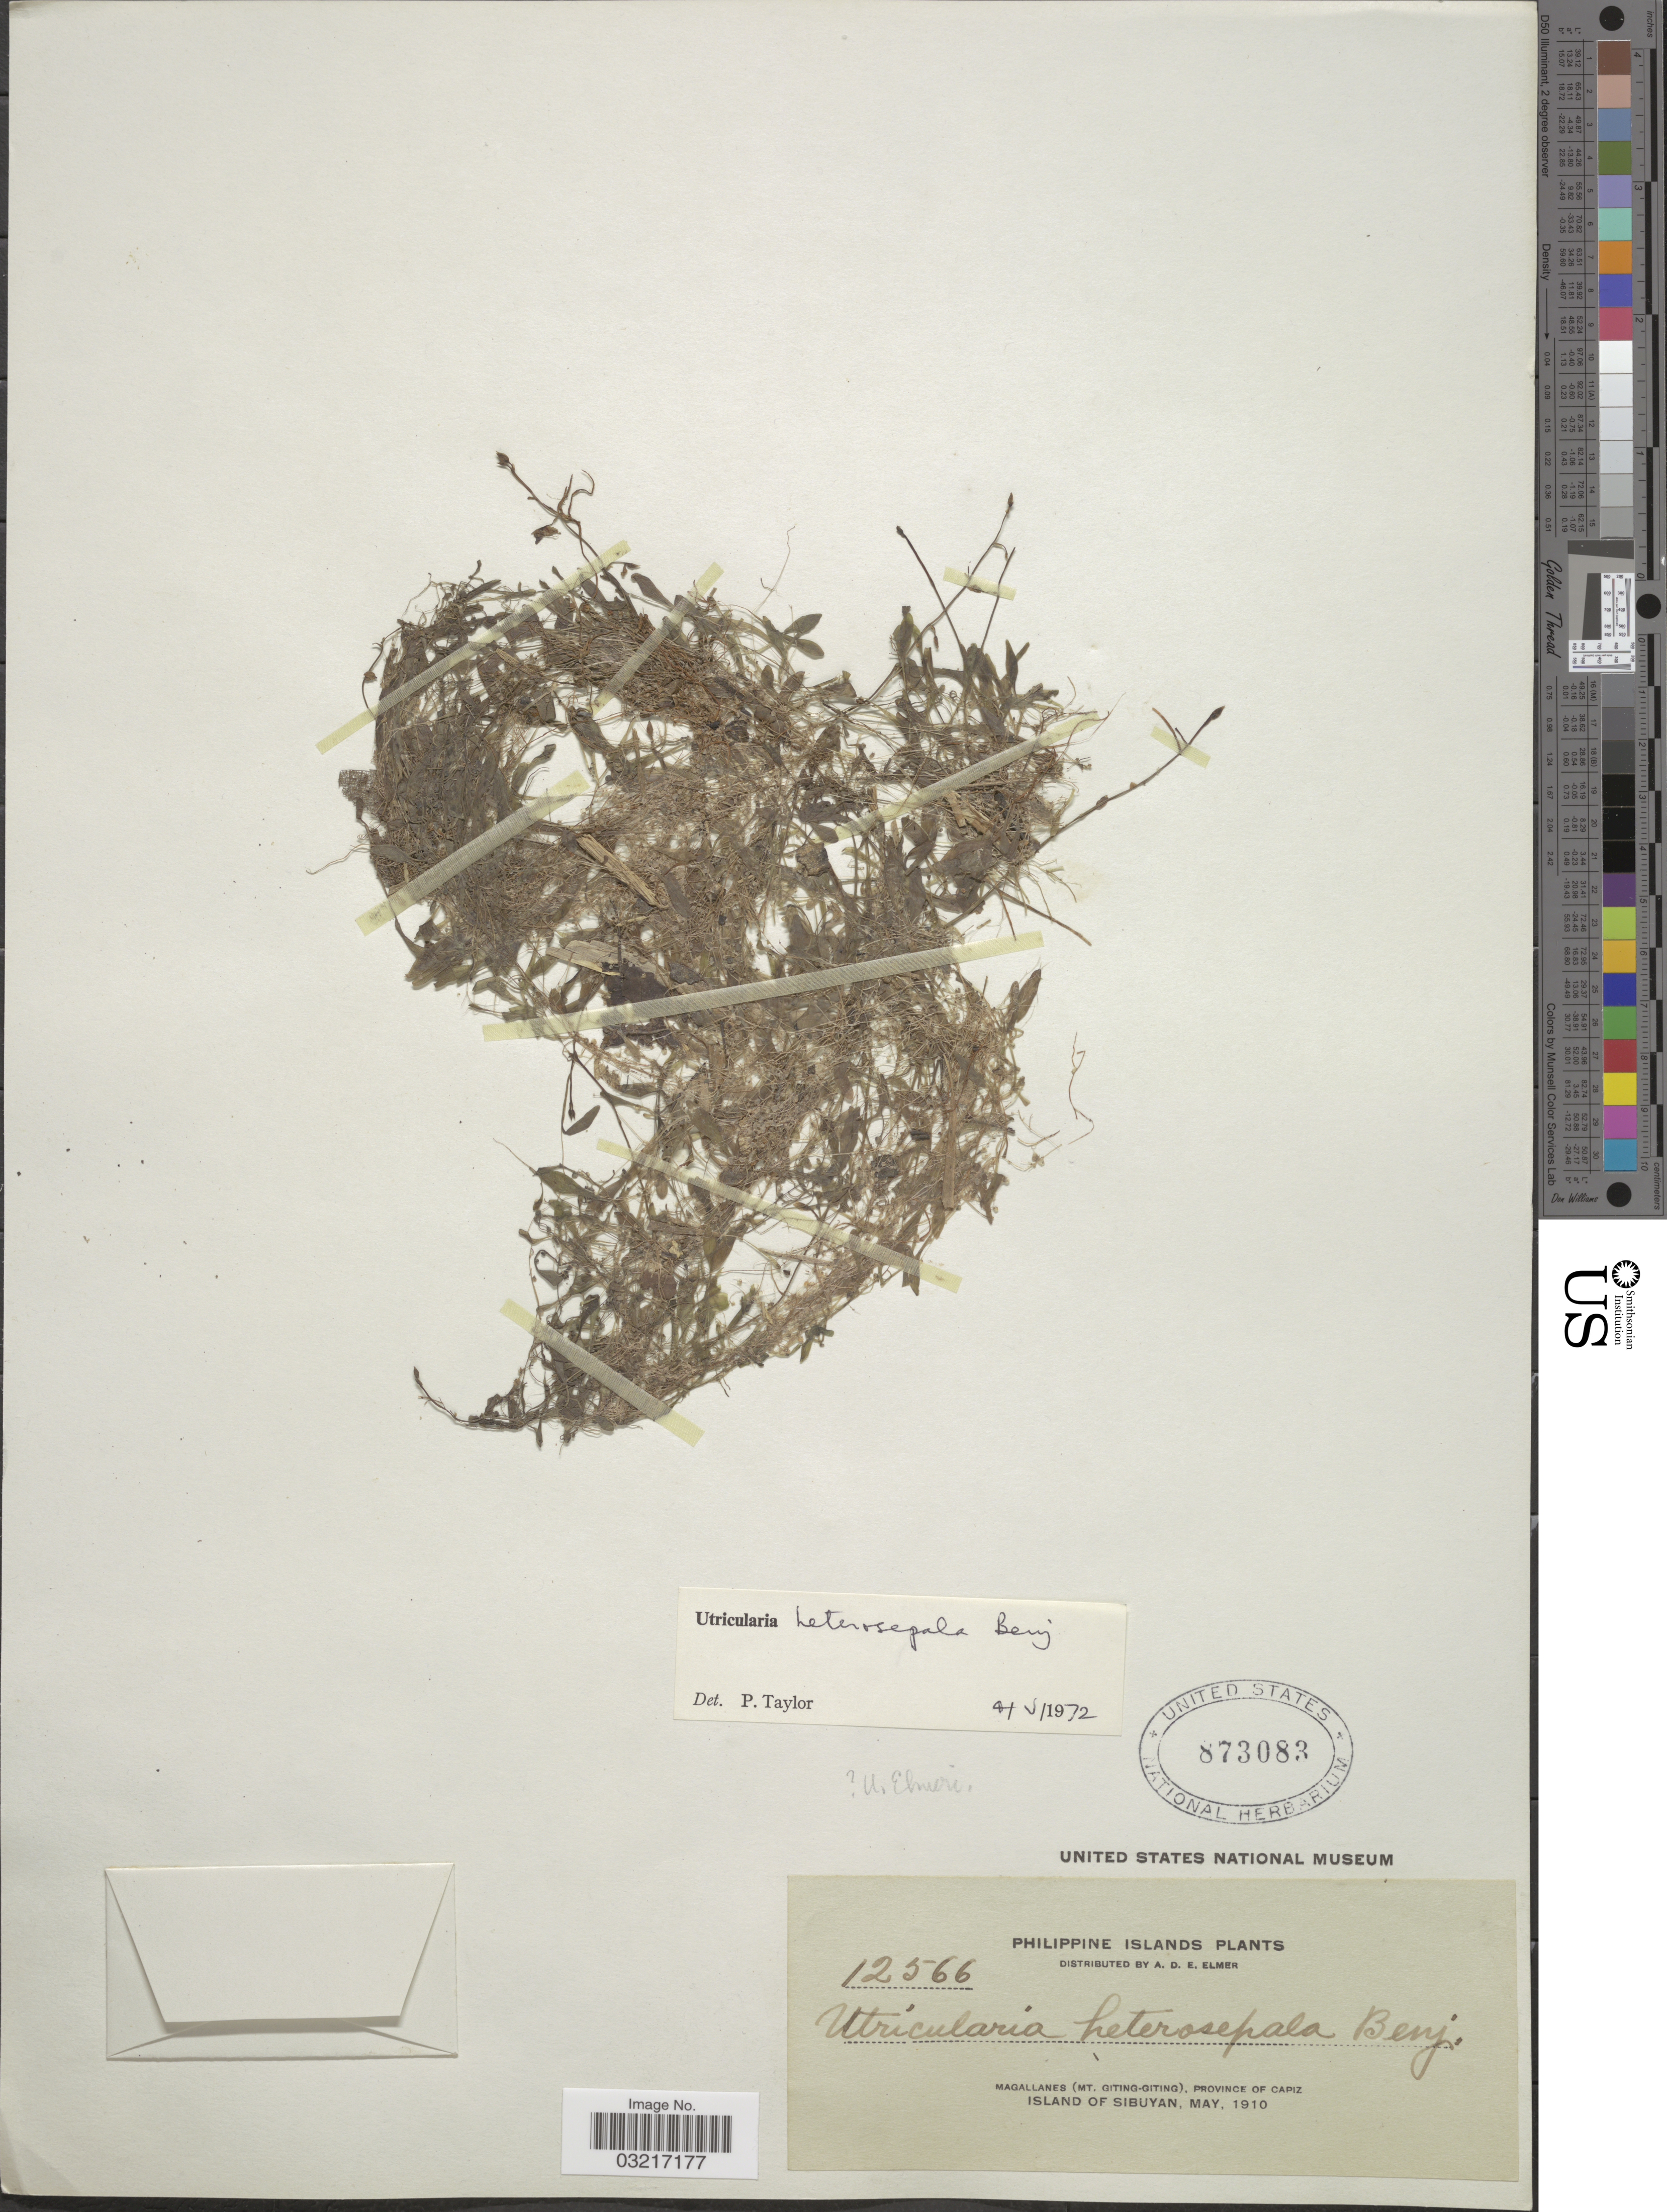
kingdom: Plantae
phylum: Tracheophyta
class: Magnoliopsida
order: Lamiales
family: Lentibulariaceae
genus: Utricularia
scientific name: Utricularia heterosepala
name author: Benj.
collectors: A. D. E. Elmer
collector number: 12566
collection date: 1910-05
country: Philippines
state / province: Western Visayas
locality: Philippine Islands. Magallanes (Mt. Giting-Giting), Province of Capiz. Island of Sibuyan.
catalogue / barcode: US 873083